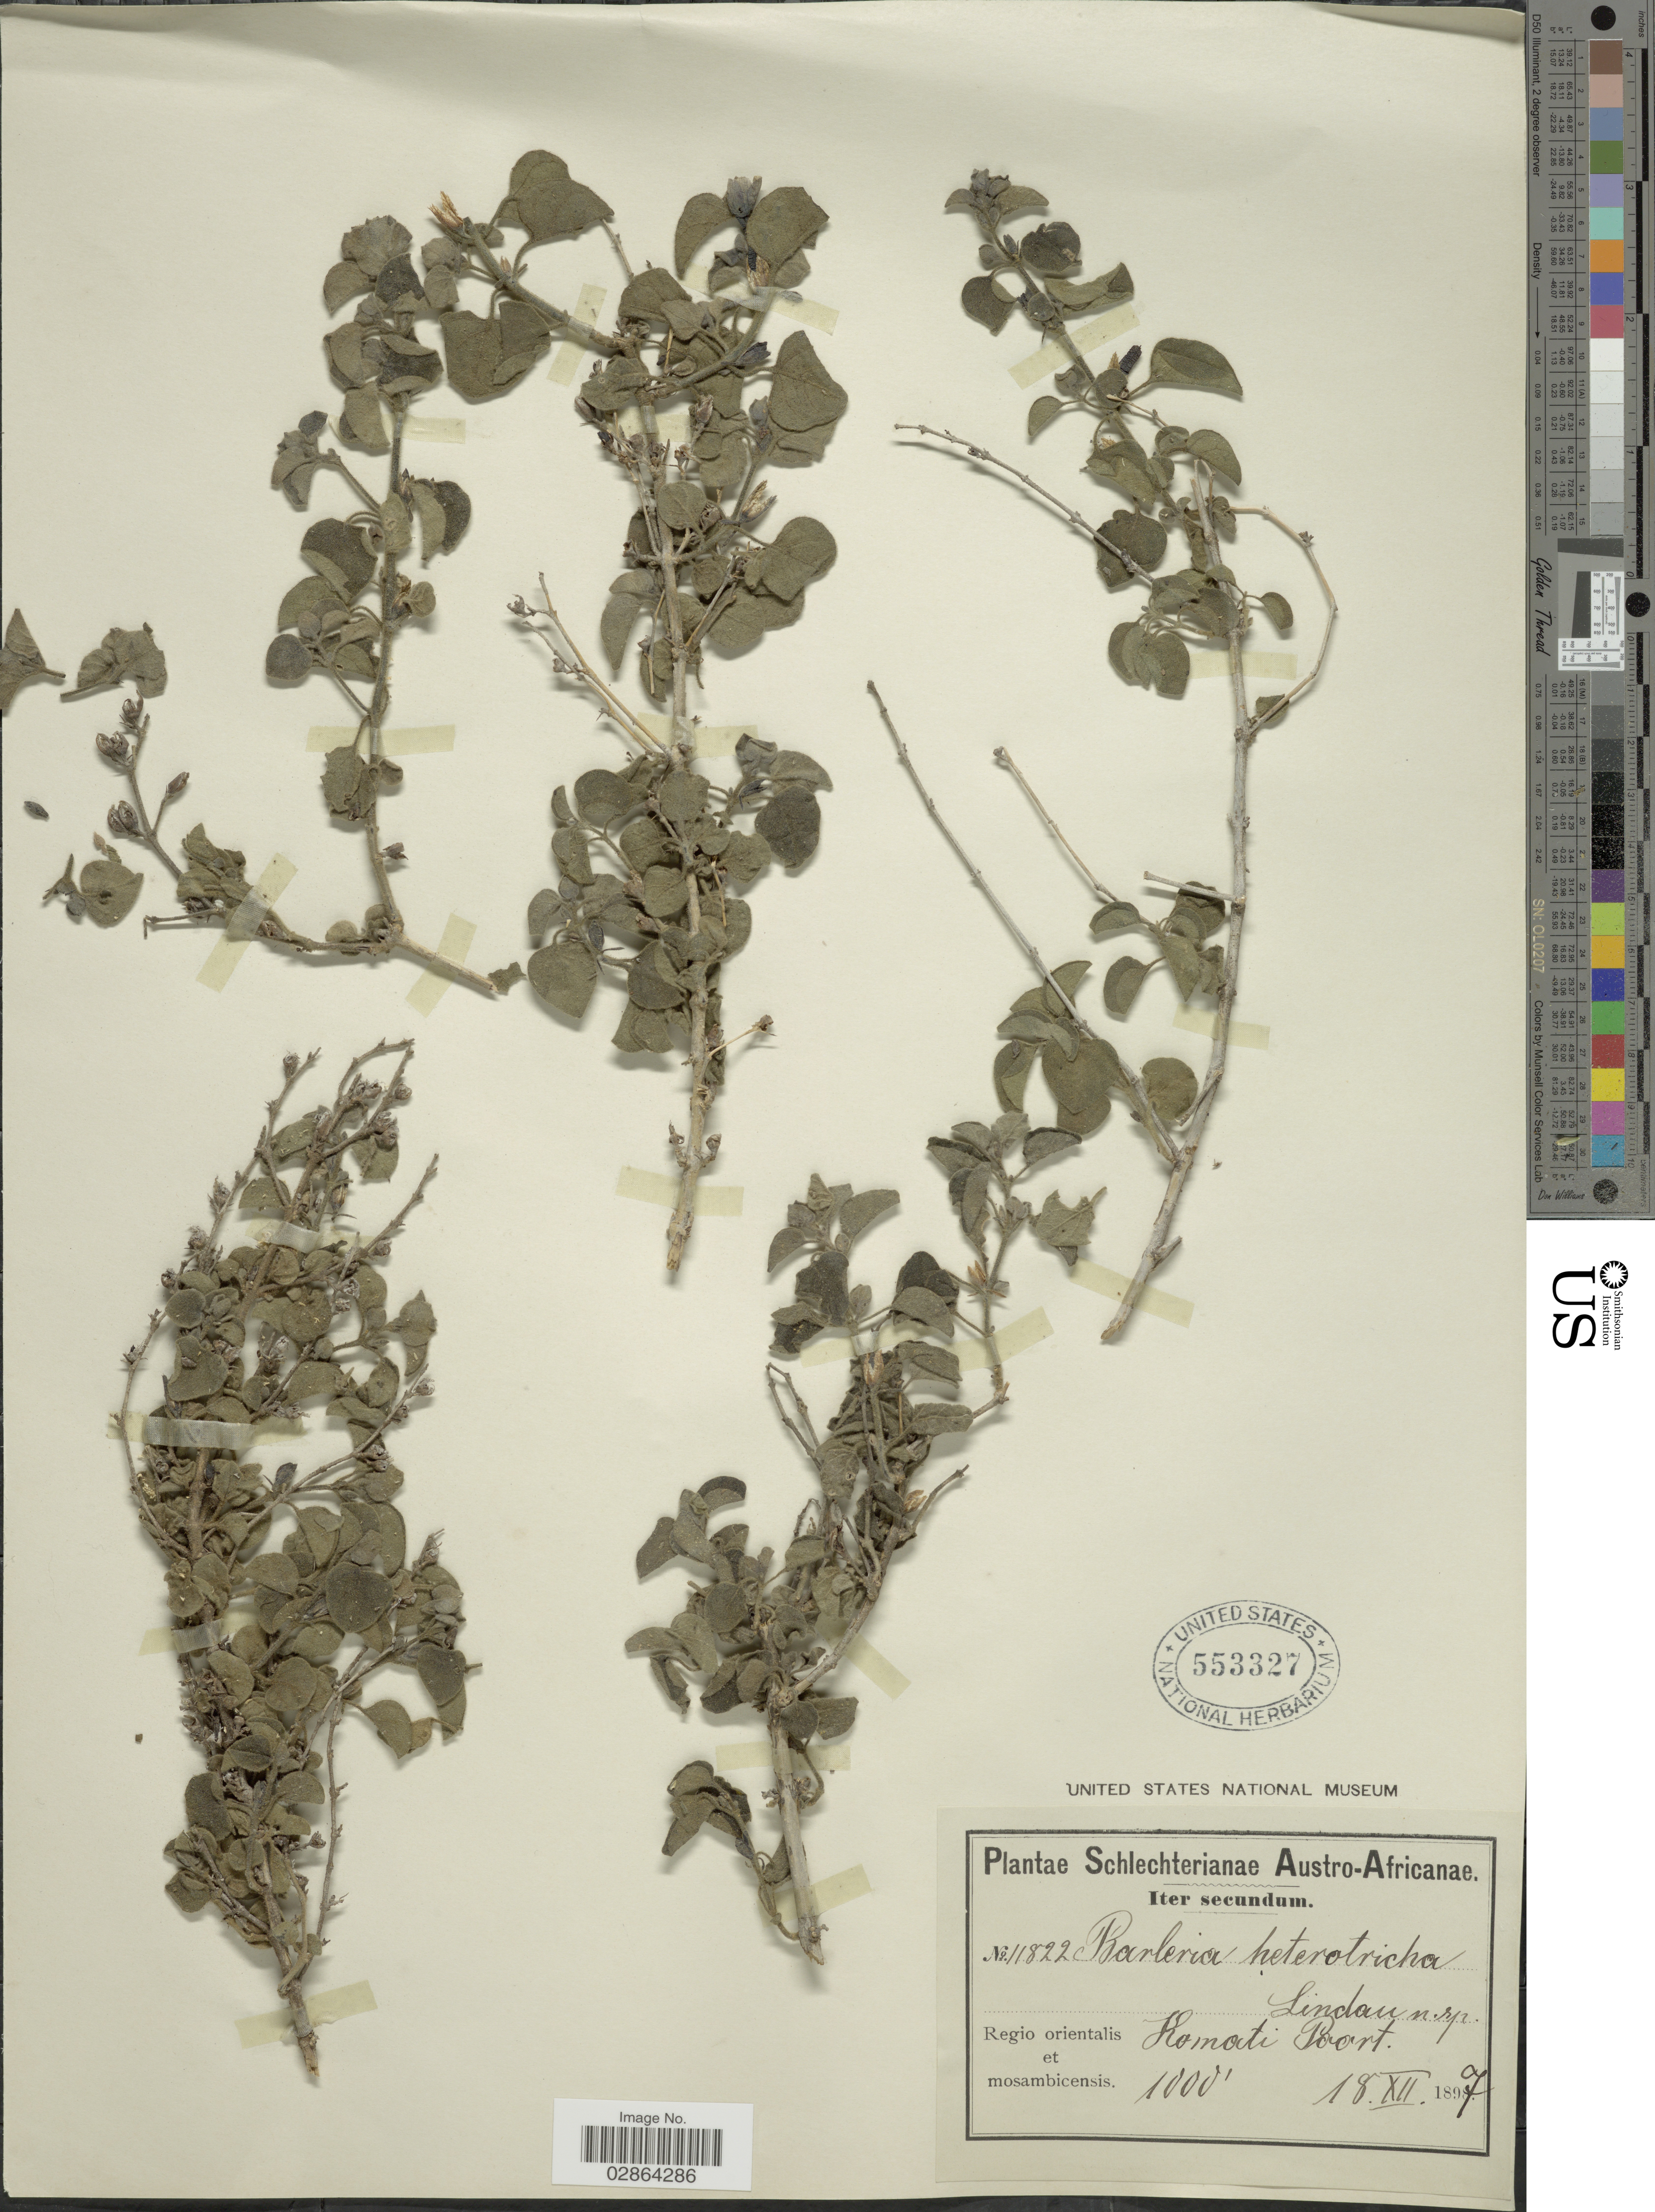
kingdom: Plantae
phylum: Tracheophyta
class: Magnoliopsida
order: Lamiales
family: Acanthaceae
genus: Barleria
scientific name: Barleria heterotricha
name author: Lindau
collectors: Schlechter, --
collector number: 11822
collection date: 1897-12-18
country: Mozambique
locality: Austro-Africanae. Regio orientalis et mosambicencis. Homati Poort.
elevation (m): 305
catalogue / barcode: US 553327